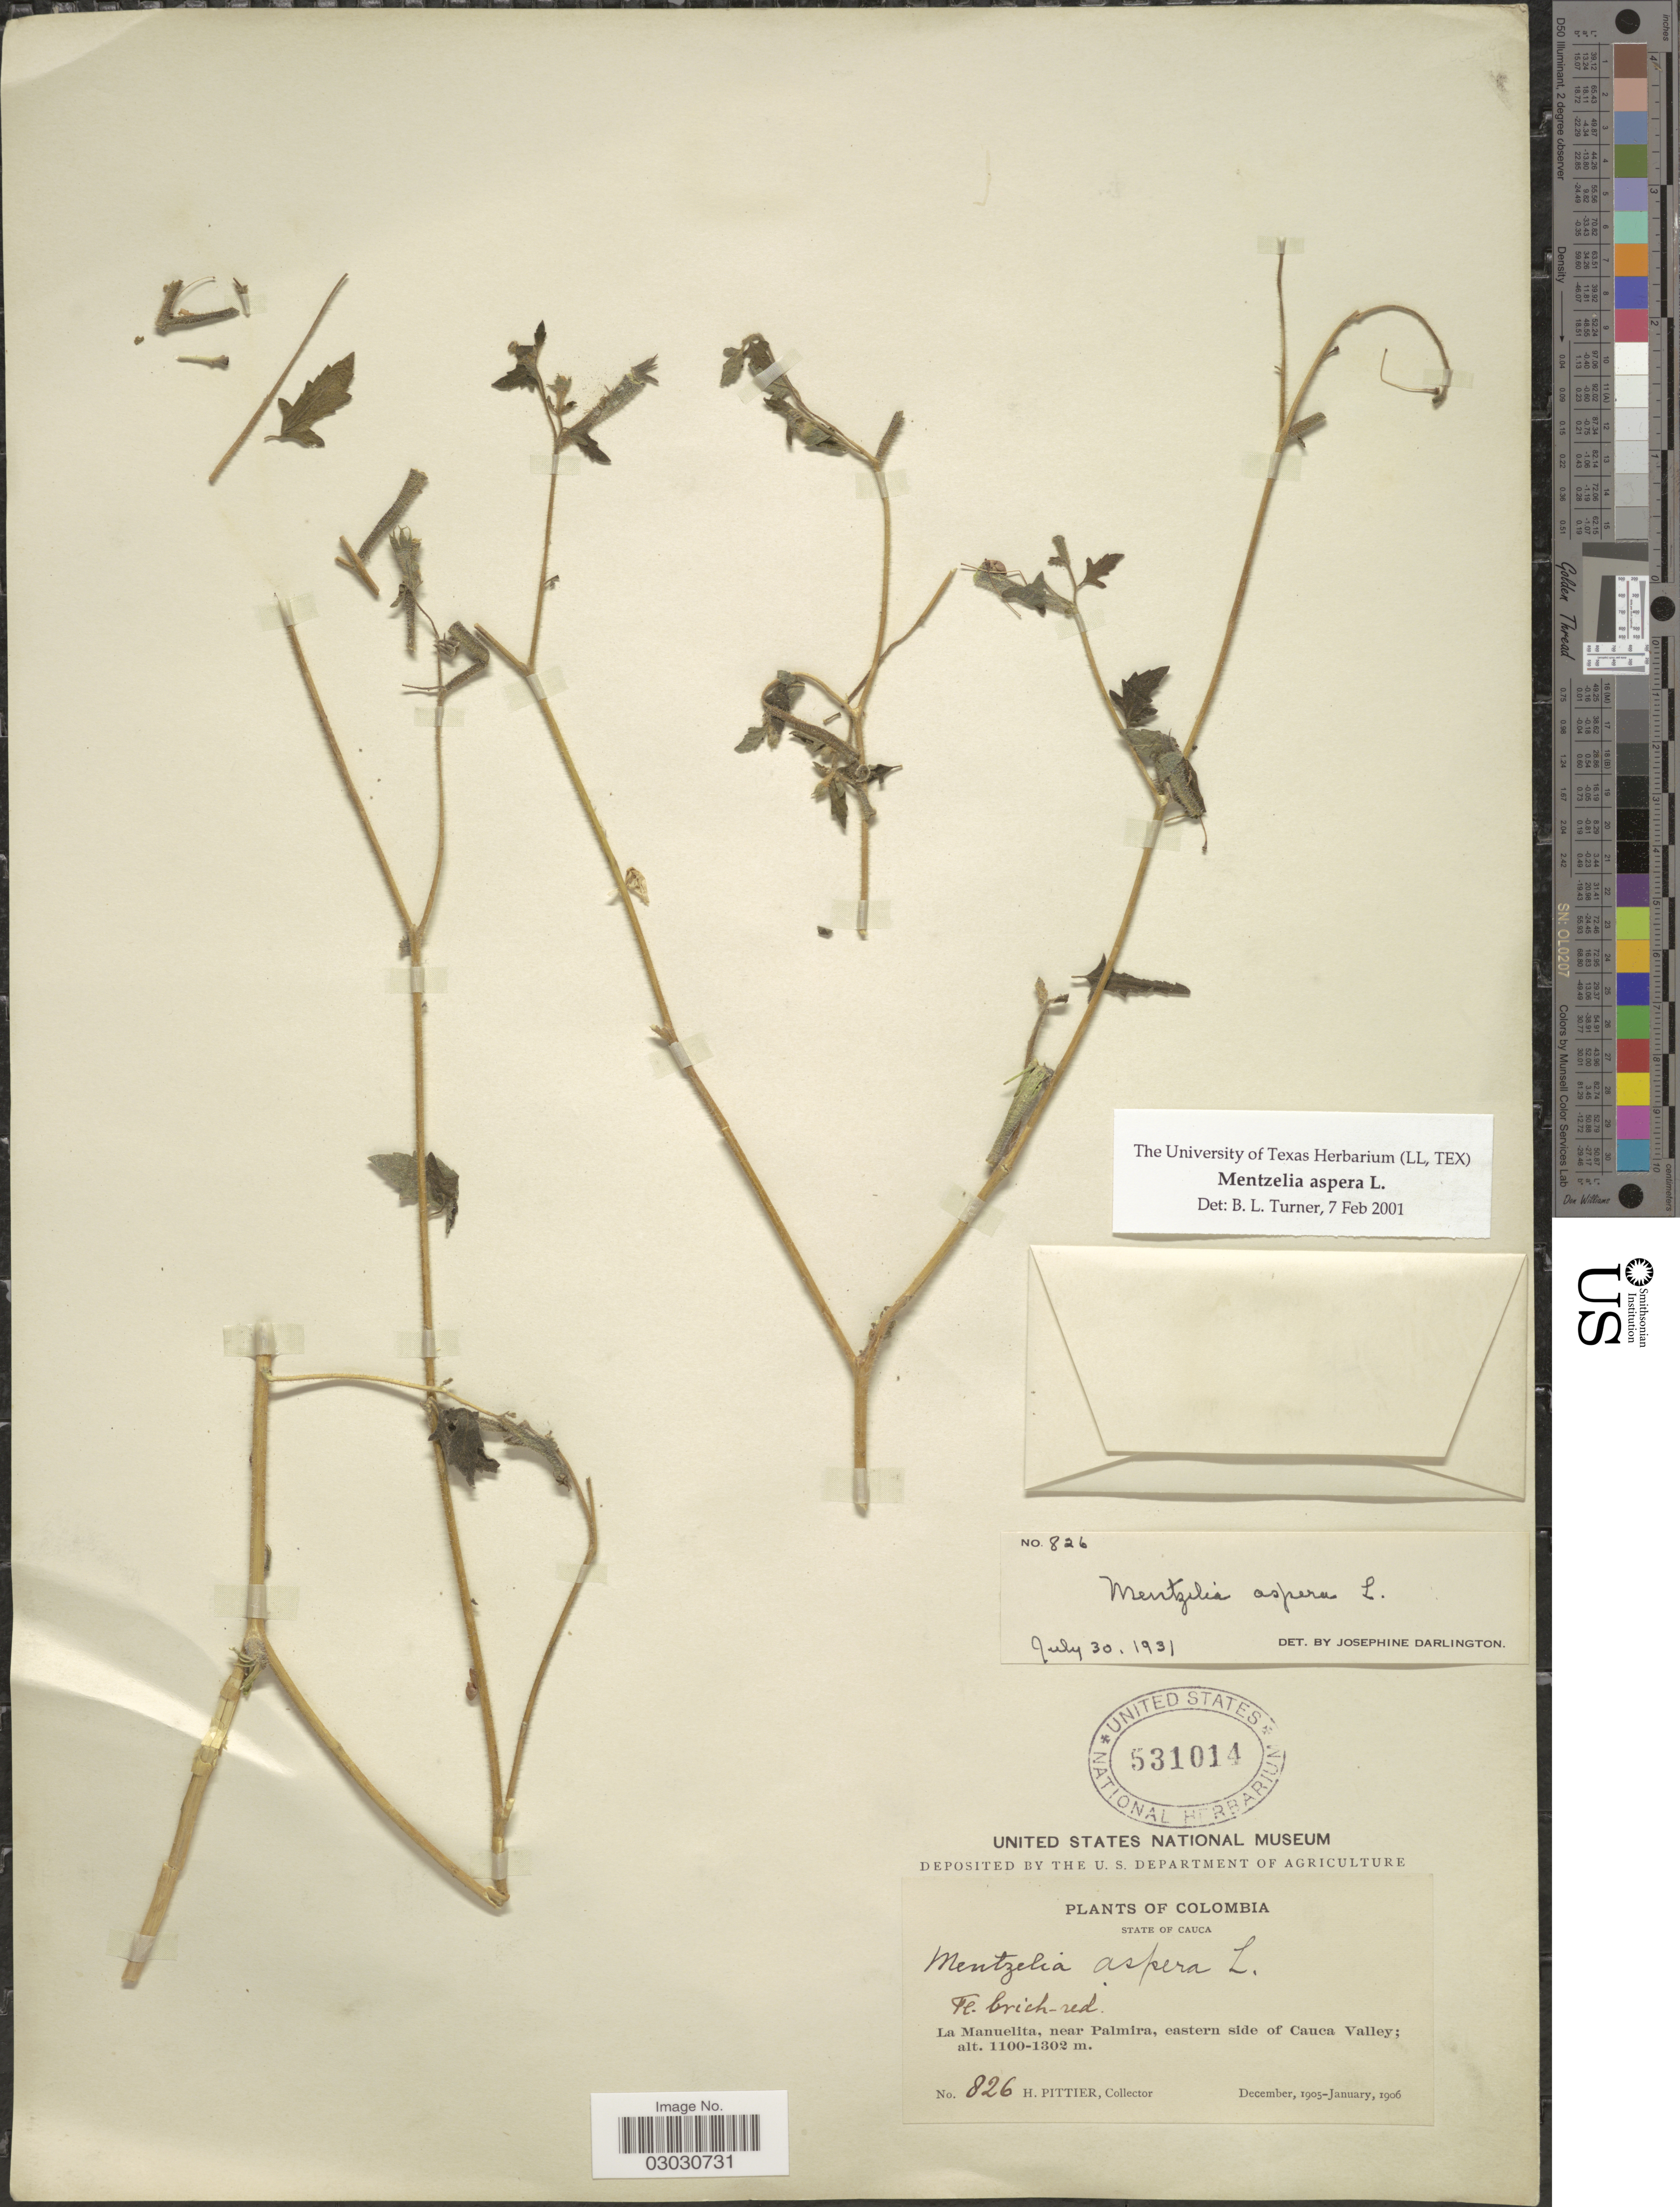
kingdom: Plantae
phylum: Tracheophyta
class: Magnoliopsida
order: Cornales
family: Loasaceae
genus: Mentzelia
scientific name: Mentzelia aspera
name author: L.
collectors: H. F. Pittier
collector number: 826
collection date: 1905-12/1906-01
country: Colombia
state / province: Cauca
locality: La Manuelita, near Palmira, eastern side of Cauca Valley.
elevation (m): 1100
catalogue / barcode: US 531014